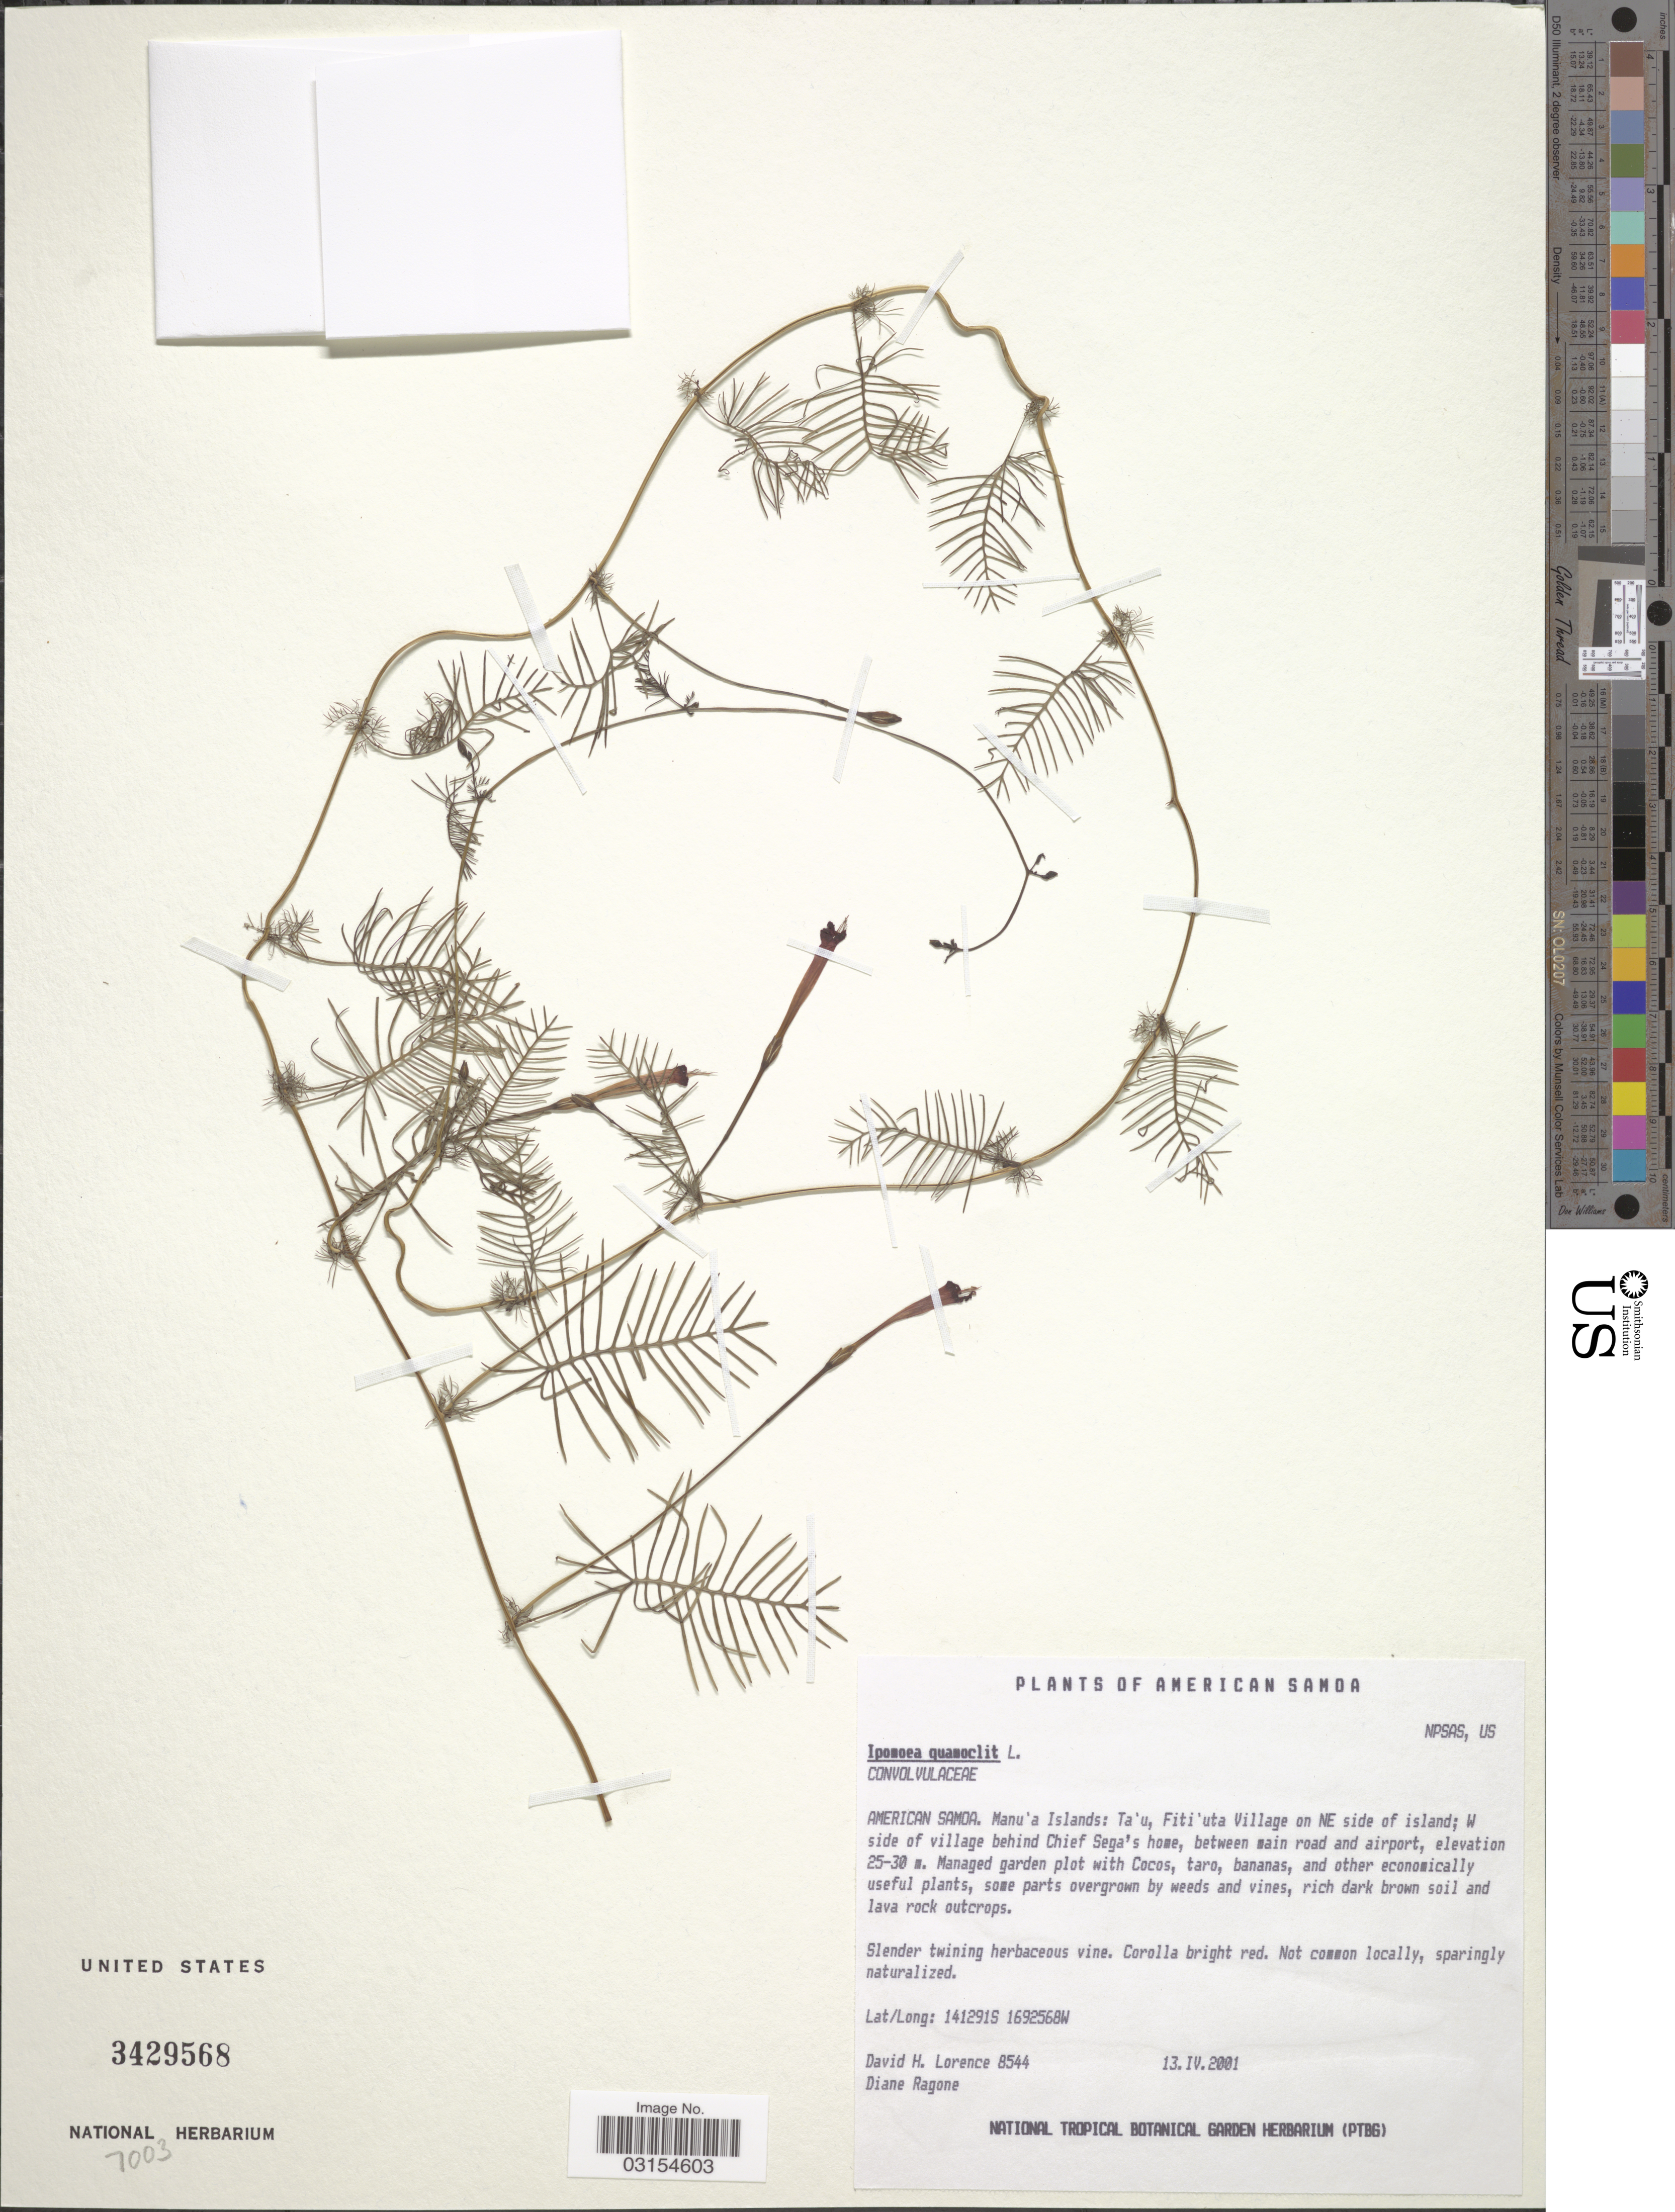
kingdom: Plantae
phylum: Tracheophyta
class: Magnoliopsida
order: Solanales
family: Convolvulaceae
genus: Ipomoea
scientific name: Ipomoea quamoclit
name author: L.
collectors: D. Lorence & D. Ragone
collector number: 8544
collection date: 2001-04-13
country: American Samoa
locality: Manu'a Islands: Ta'u, Fiti'uta Village on NE side of island; W side of village behind Chief Sega's home, between main road and airport.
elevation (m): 25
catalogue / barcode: US 3429568